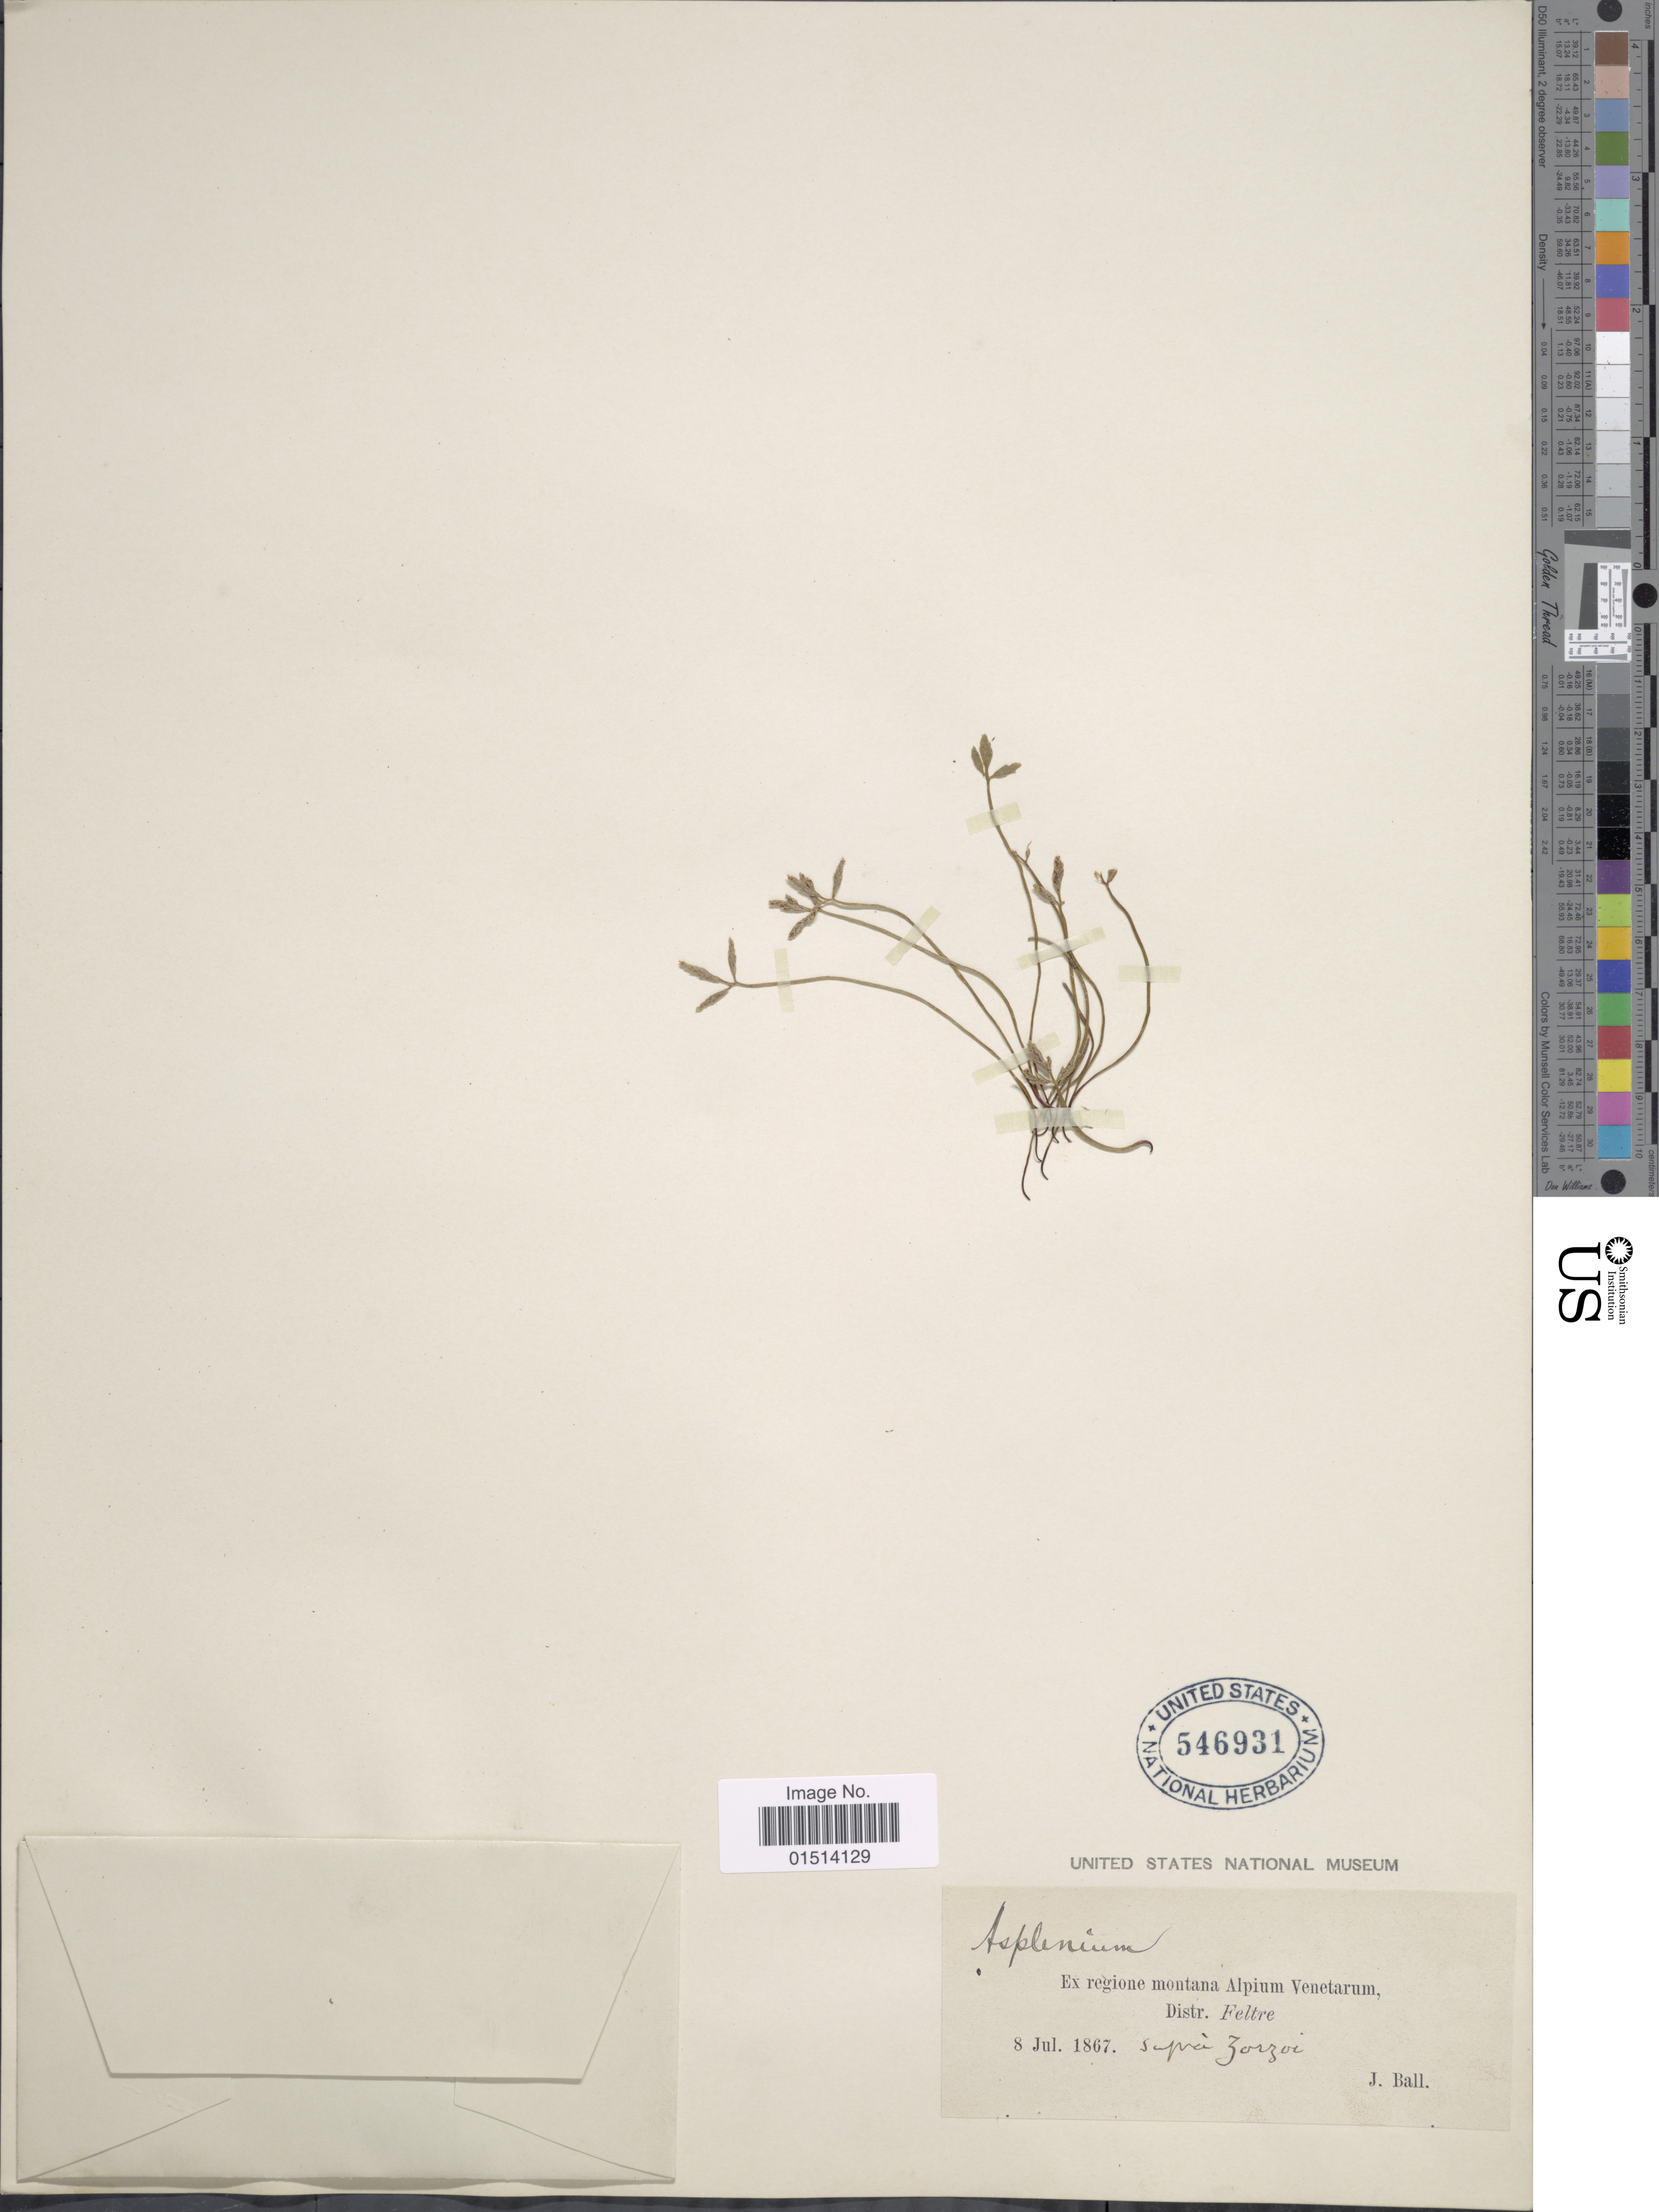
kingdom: Plantae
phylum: Tracheophyta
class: Polypodiopsida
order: Polypodiales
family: Aspleniaceae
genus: Asplenium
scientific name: Asplenium seelosii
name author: Leyb.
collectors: J. Ball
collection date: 1867-07-08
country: Italy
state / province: Veneto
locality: Ex regione montana Alpium Venetarum, Distr. Feltre, Supra Zorzoi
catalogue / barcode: US 546931